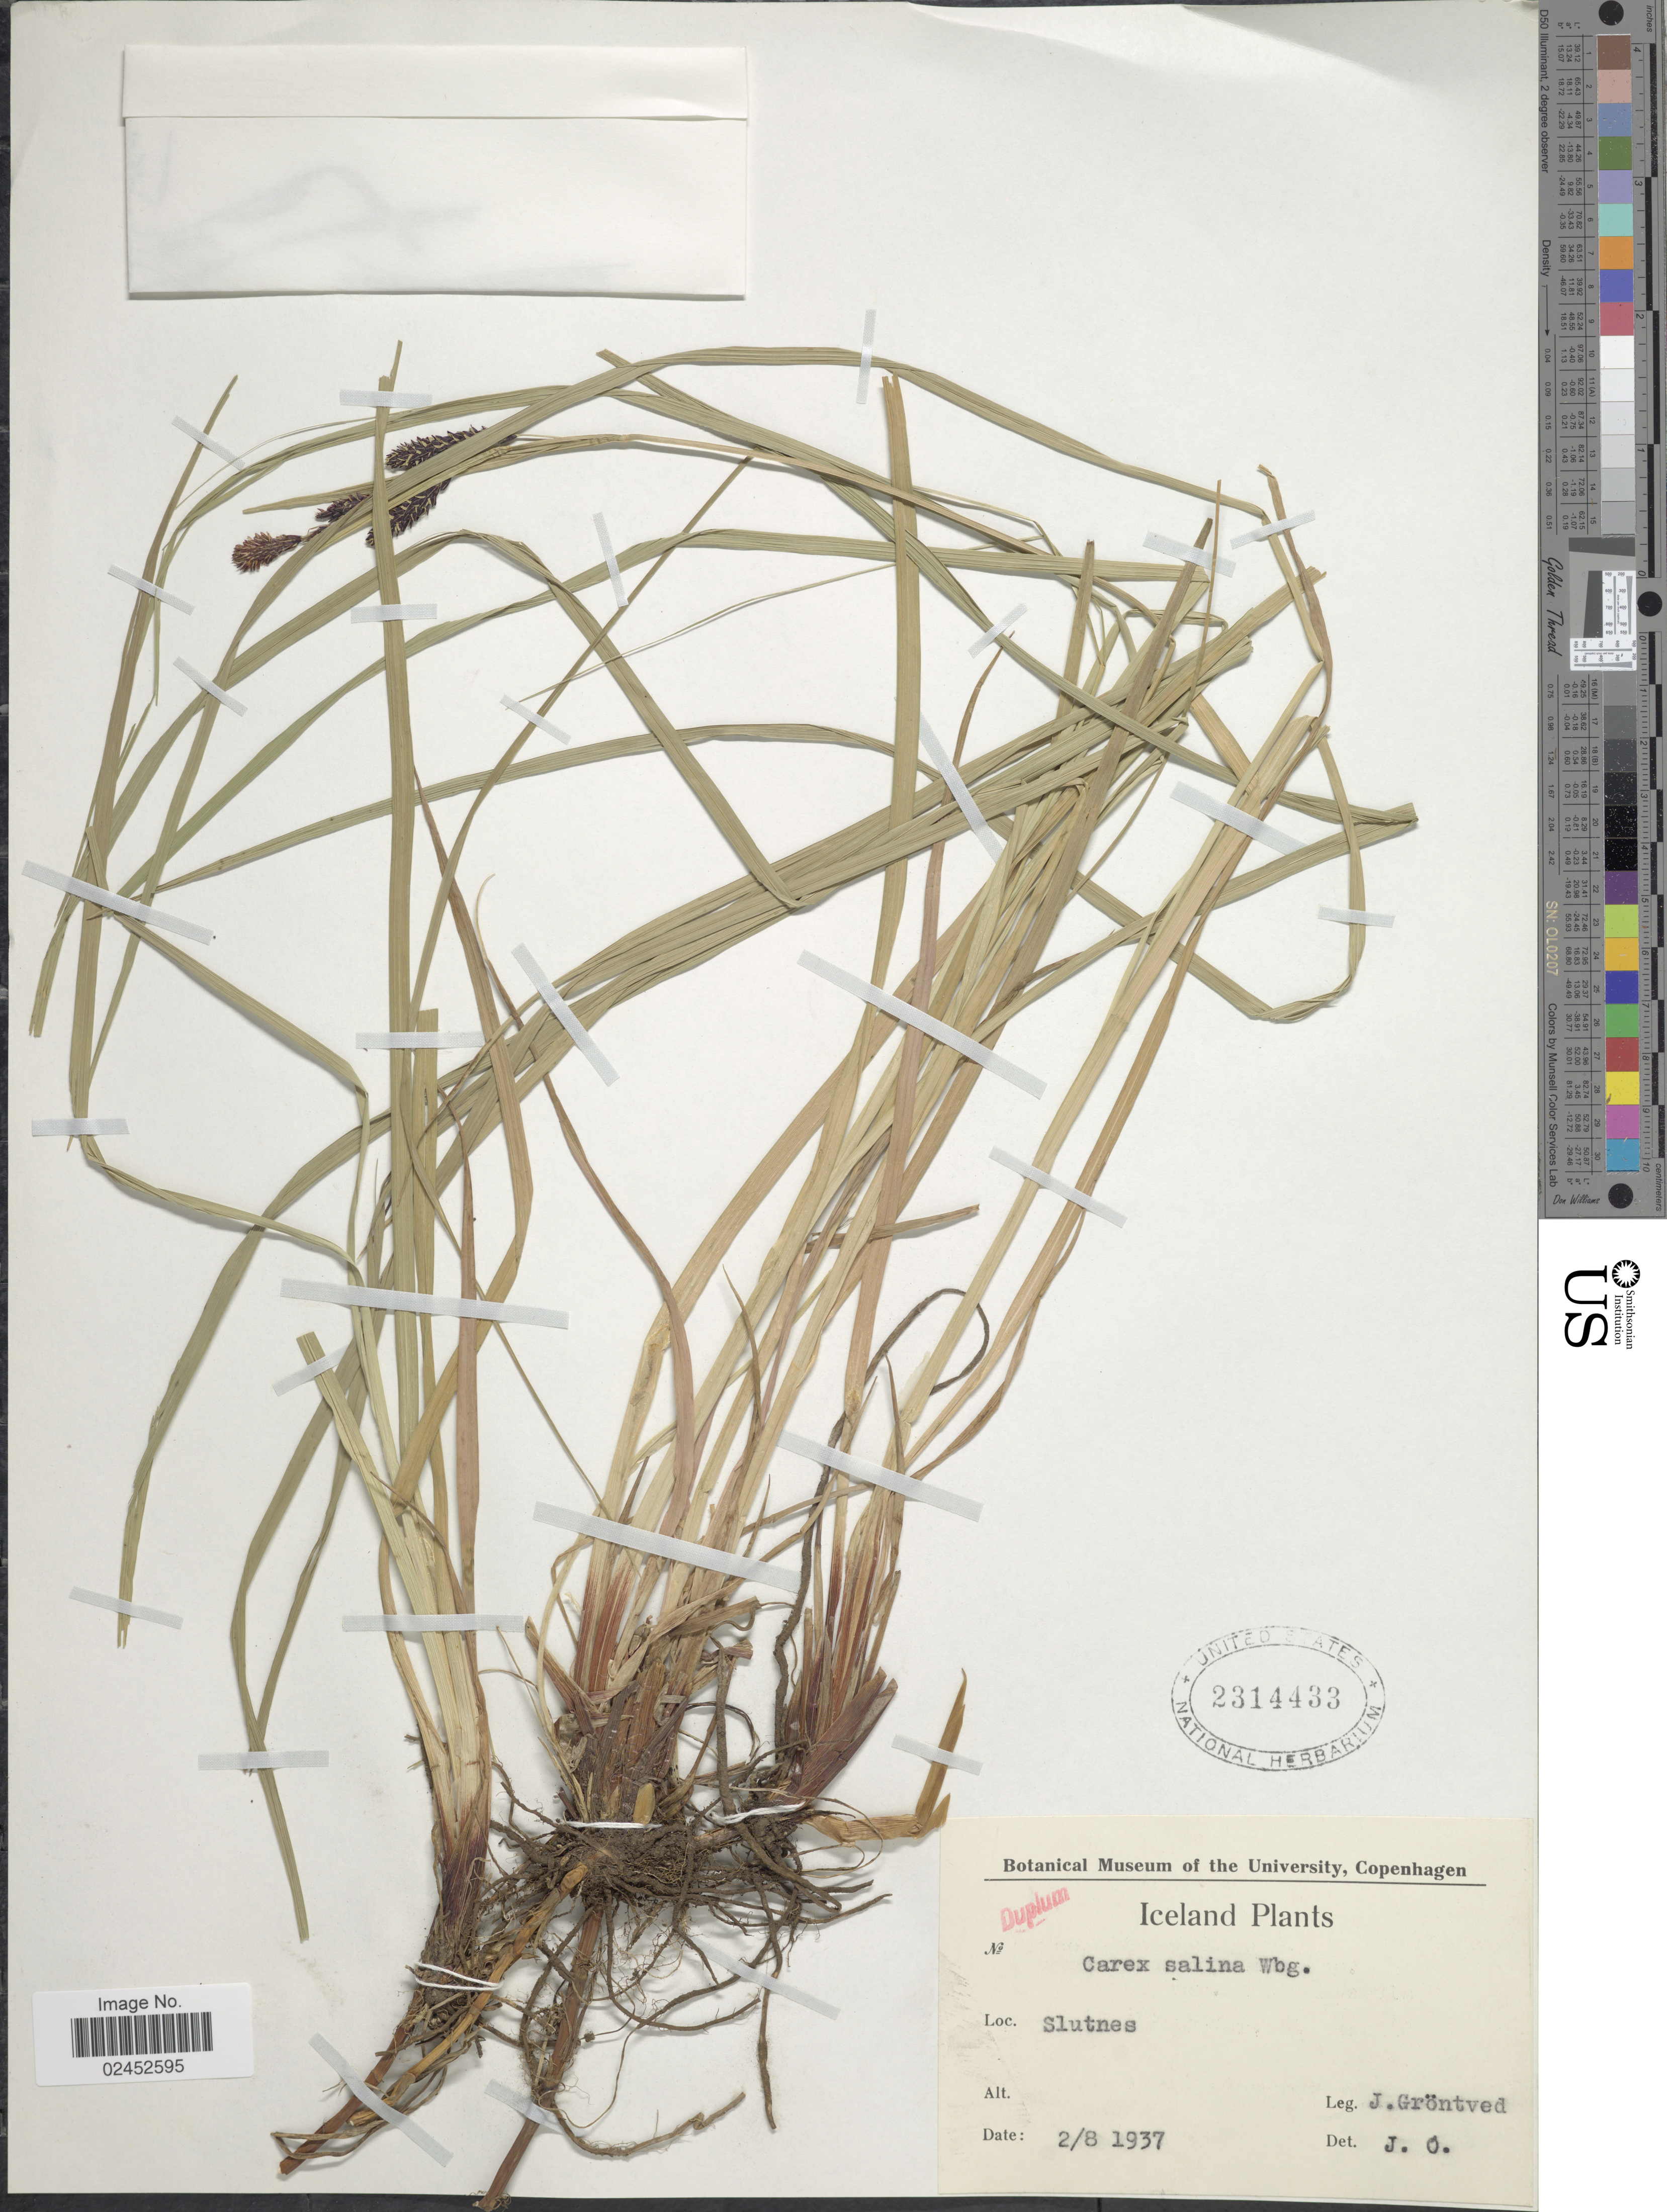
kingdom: Plantae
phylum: Tracheophyta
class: Liliopsida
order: Poales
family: Cyperaceae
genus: Carex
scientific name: Carex salina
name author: Wahlenb.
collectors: J. Gröntved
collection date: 1937-08-02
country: Iceland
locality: Slutnes.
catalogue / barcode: US 2314433